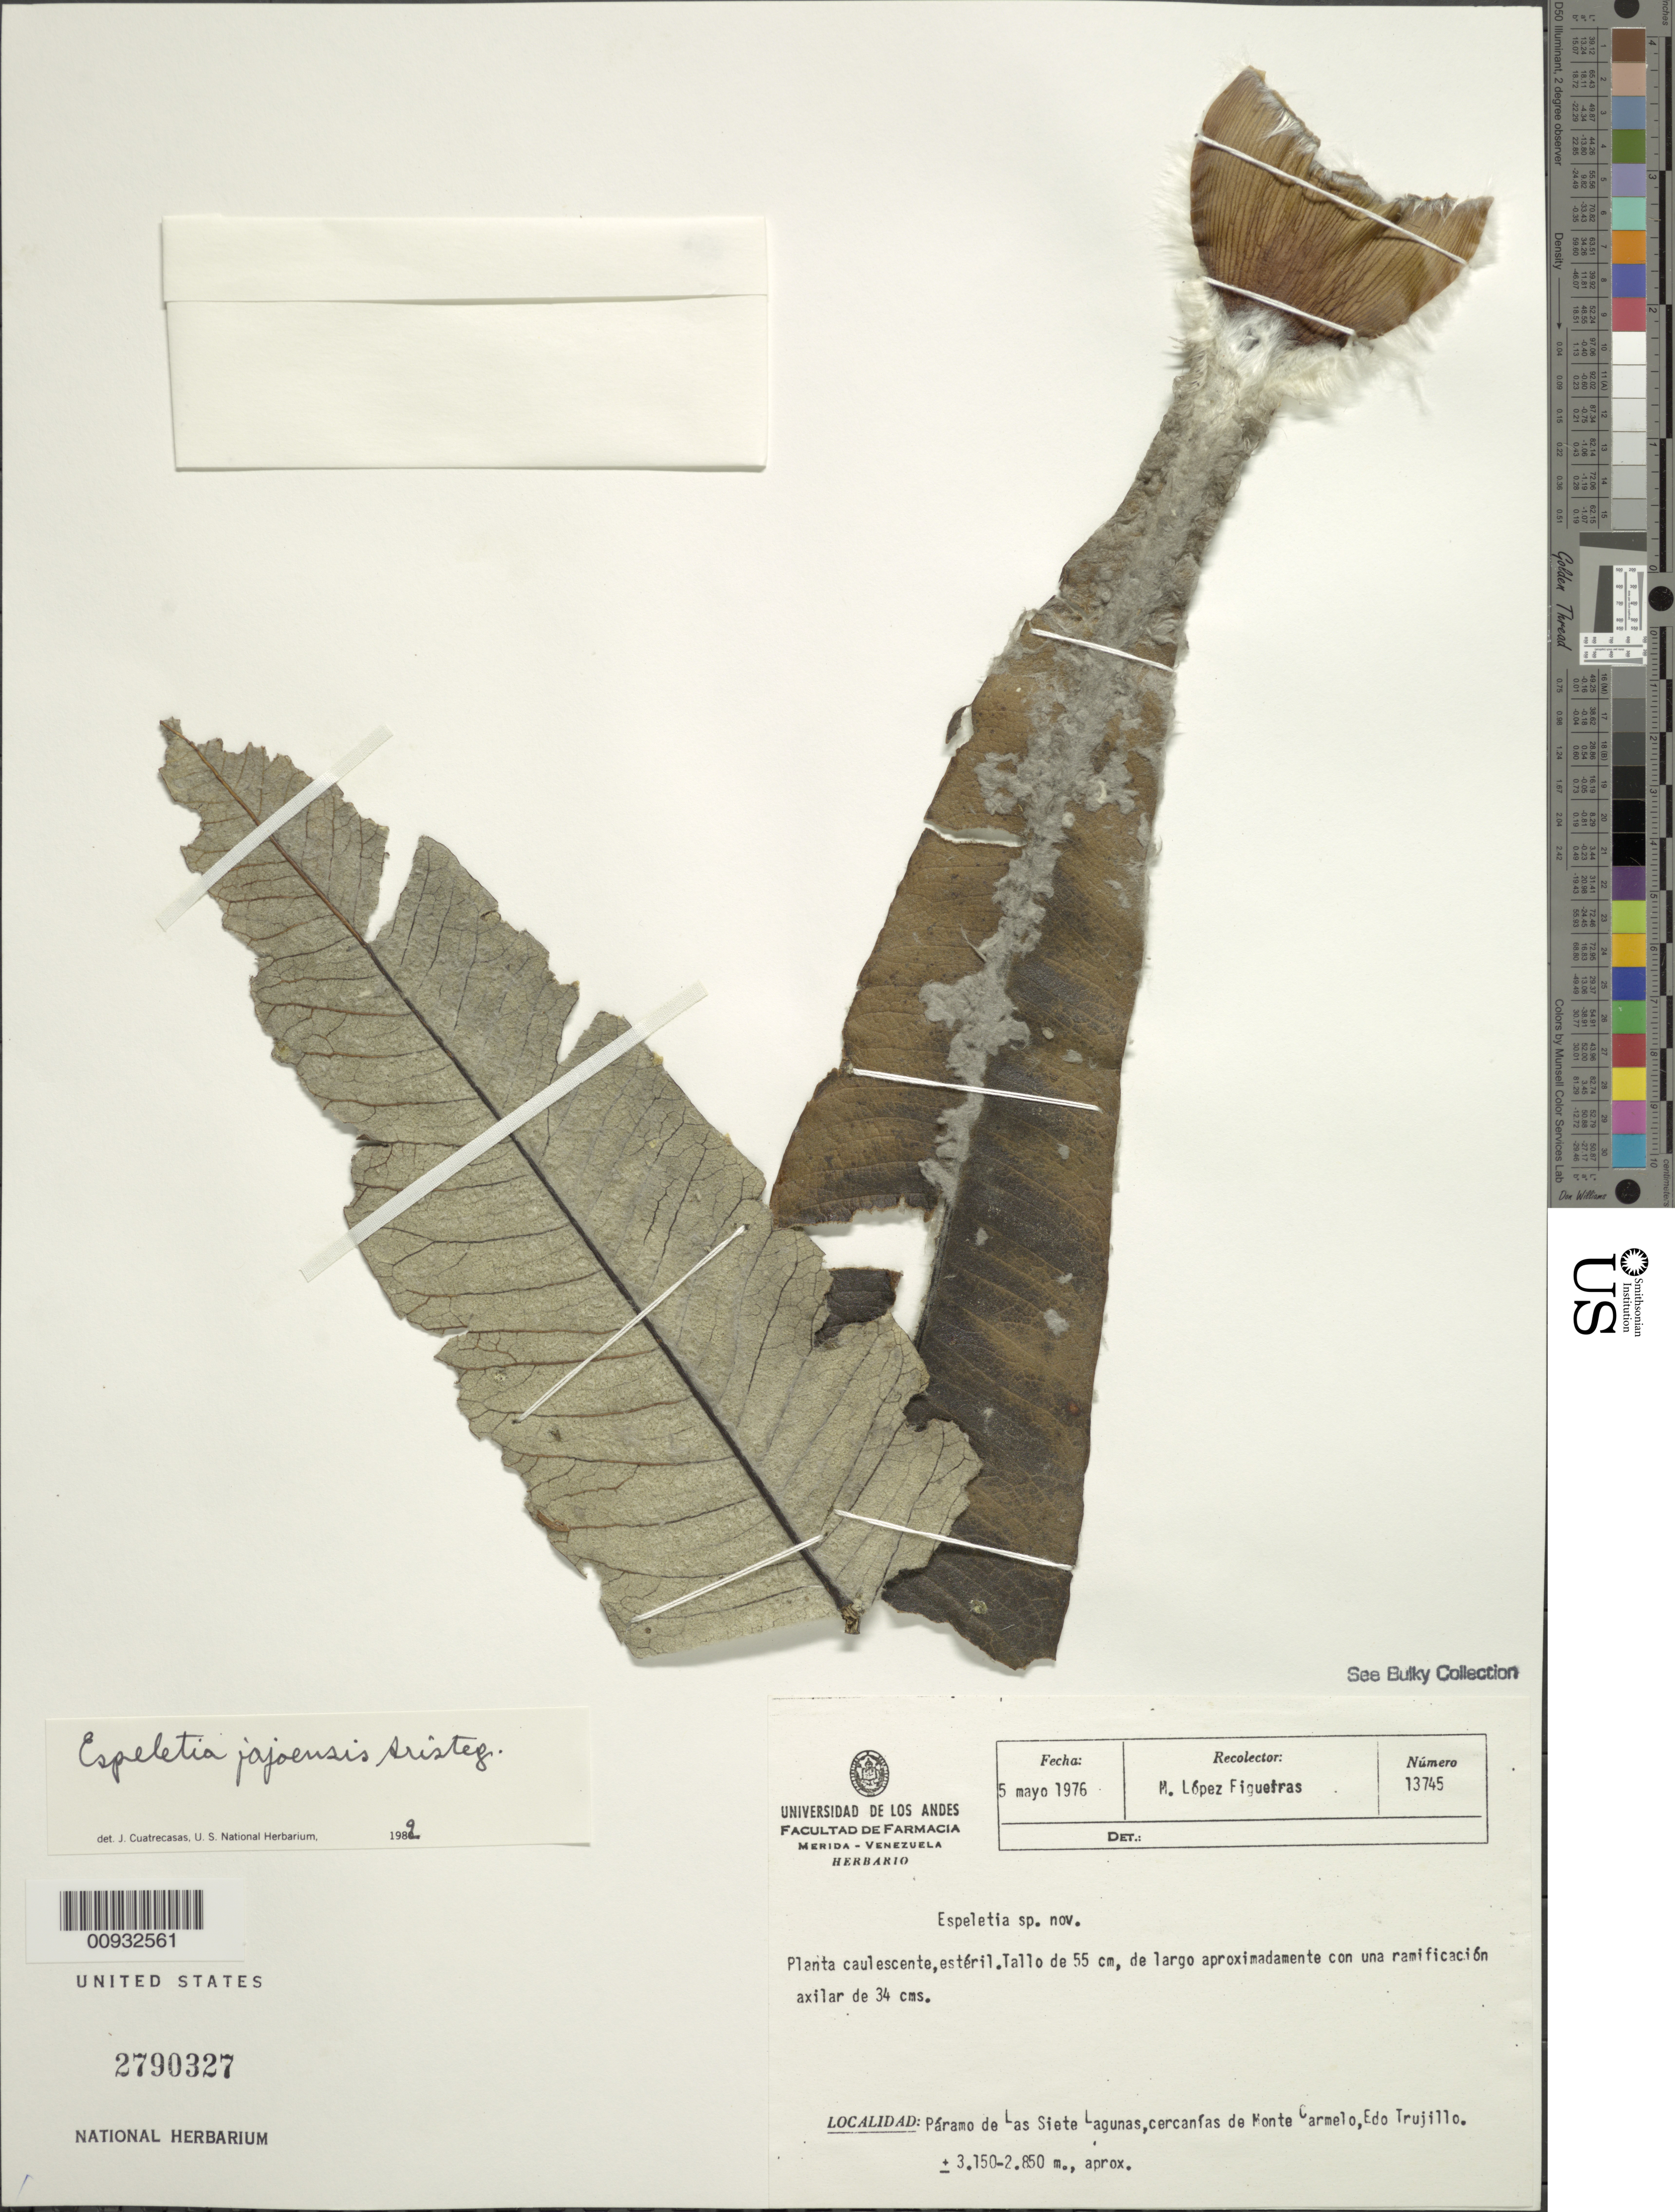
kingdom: Plantae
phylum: Tracheophyta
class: Magnoliopsida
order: Asterales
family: Asteraceae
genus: Espeletia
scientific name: Espeletia jajoensis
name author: Aristeg.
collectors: M. López Figueiras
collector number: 13745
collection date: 1976-05-05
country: Venezuela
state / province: Trujillo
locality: Paramo de Las Siete Lagunas, cercanias de Monte Carmelo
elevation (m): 2850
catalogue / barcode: US 2790327